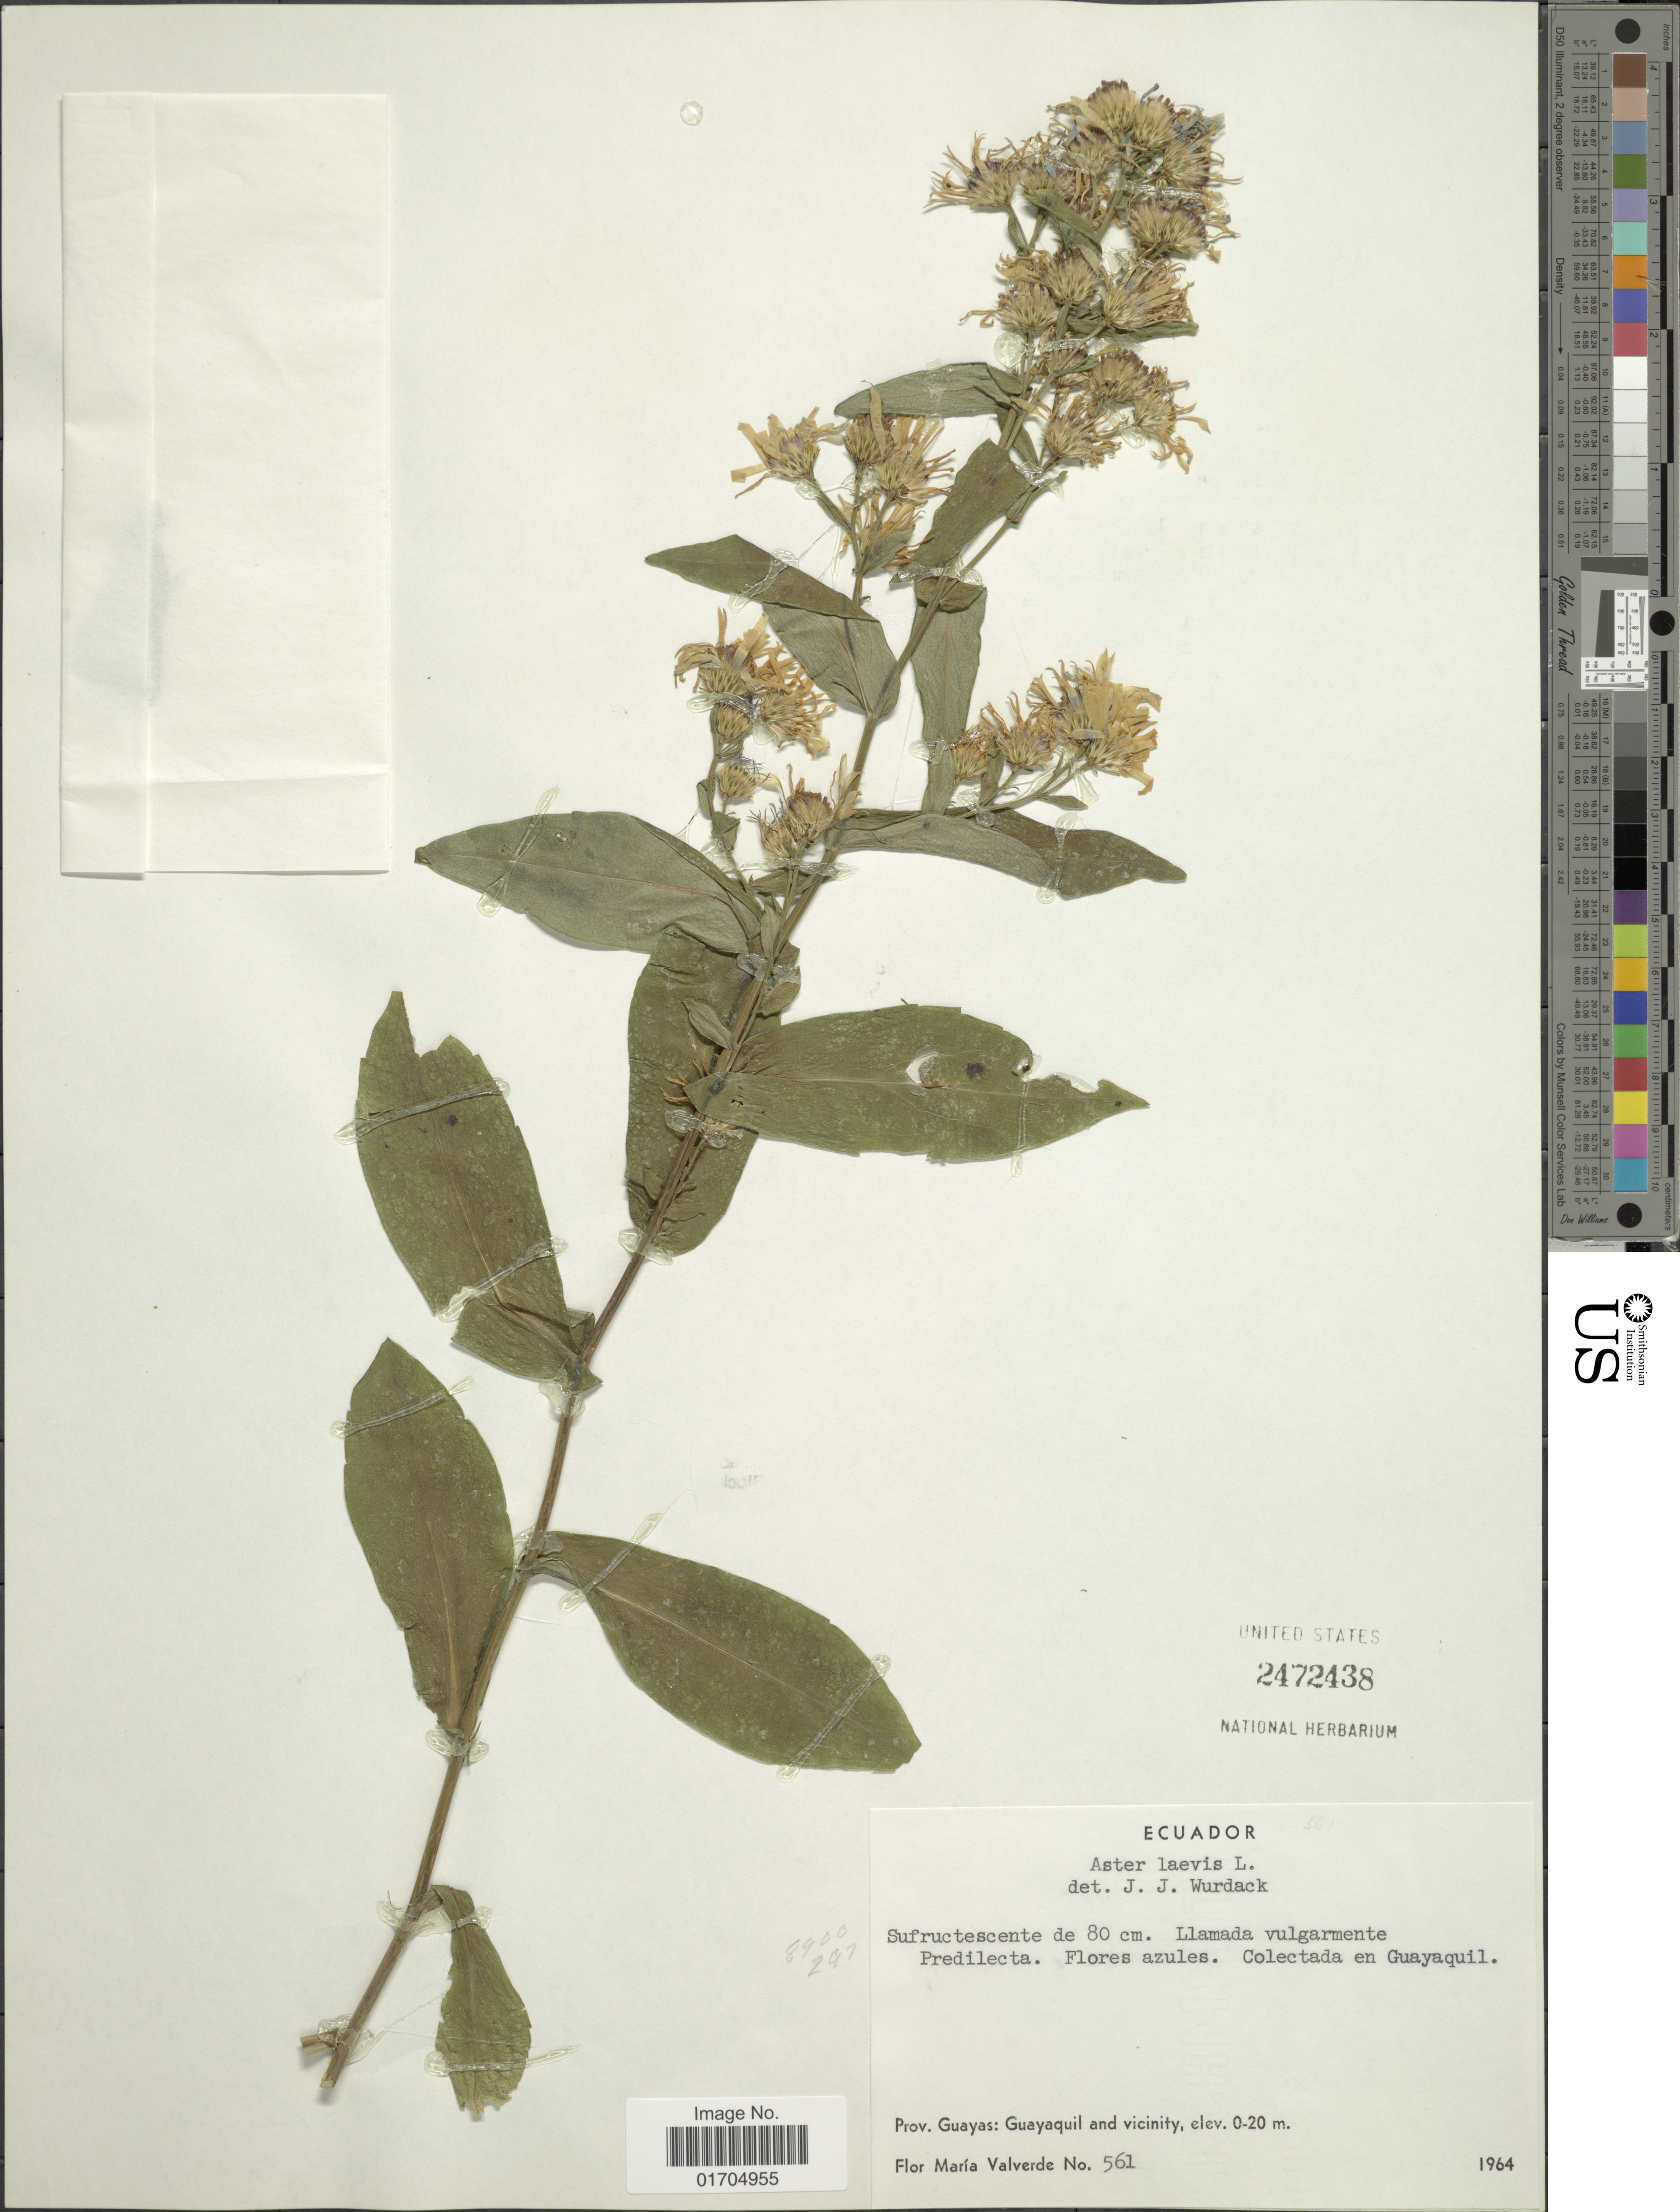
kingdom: Plantae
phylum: Tracheophyta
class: Magnoliopsida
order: Asterales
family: Asteraceae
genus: Symphyotrichum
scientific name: Symphyotrichum laeve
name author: (L.) Á. Löve & D. Löve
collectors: F. M. Valverde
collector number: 561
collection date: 1964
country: Ecuador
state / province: Guayas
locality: Guayaquil and vicinity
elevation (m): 0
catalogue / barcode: US 2472438